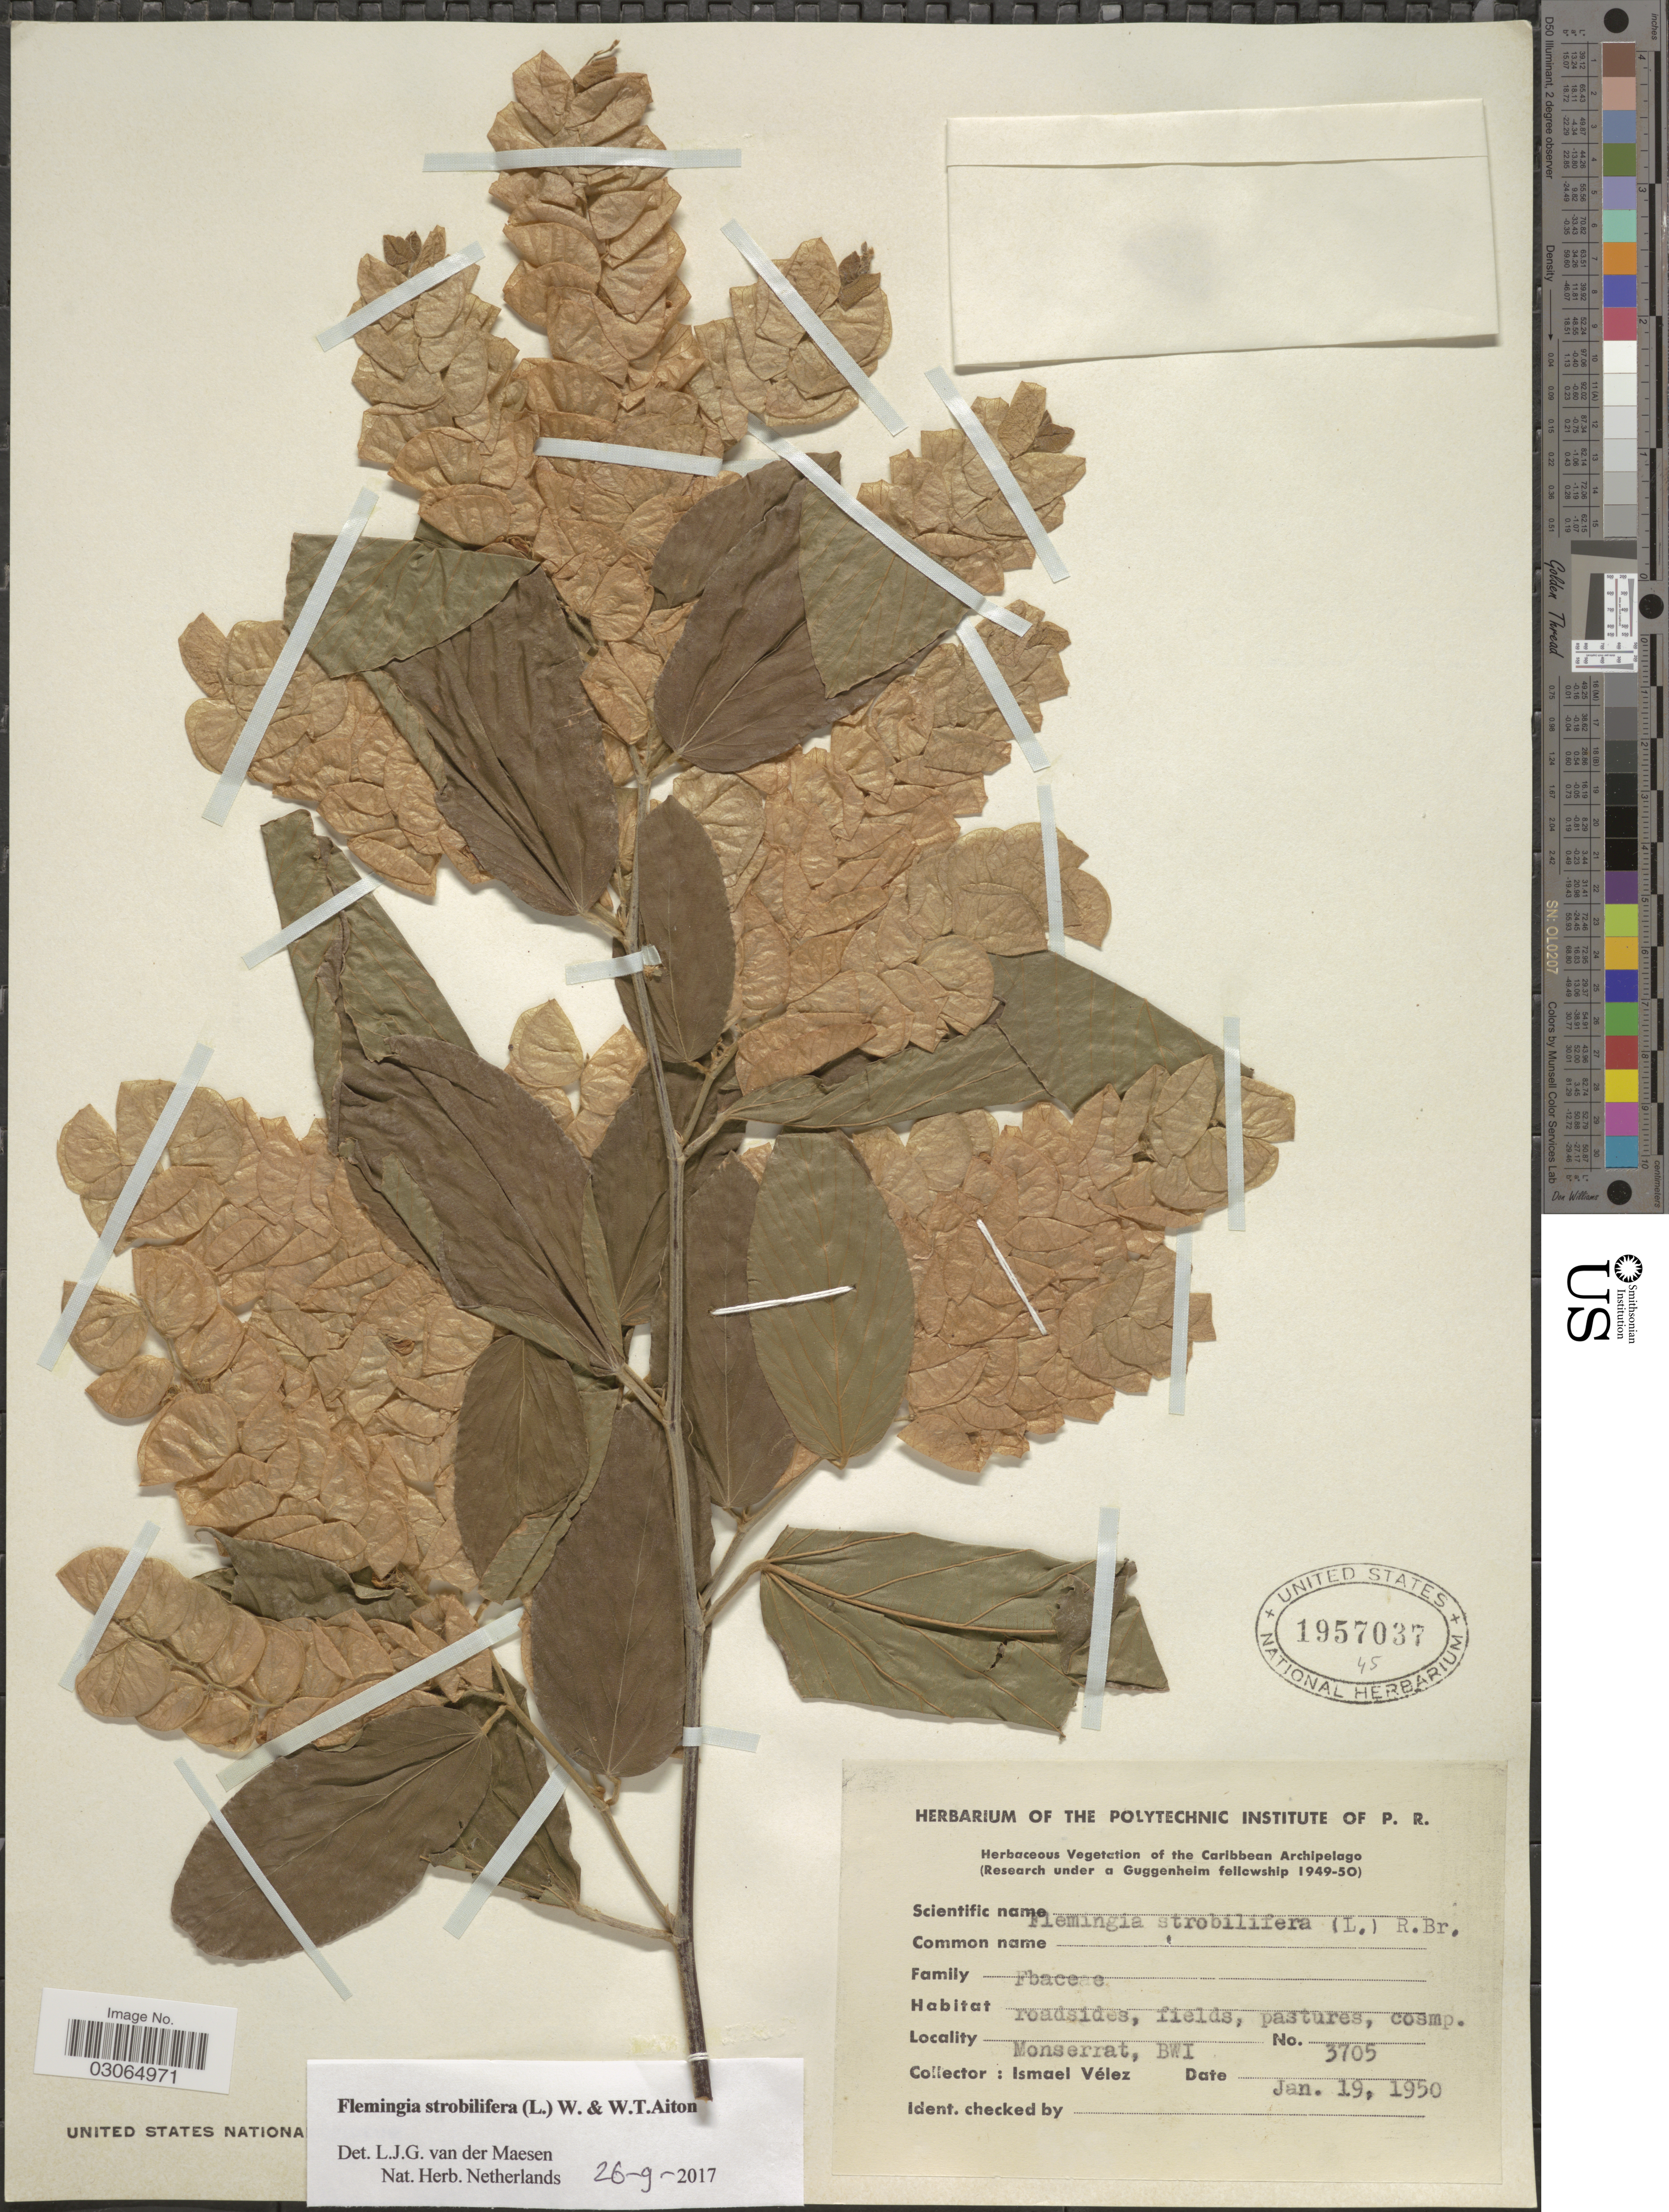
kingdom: Plantae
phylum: Tracheophyta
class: Magnoliopsida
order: Fabales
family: Fabaceae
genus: Flemingia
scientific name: Flemingia strobilifera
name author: (L.) W.T. Aiton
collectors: I. Vélez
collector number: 3705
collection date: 1950-01-19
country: Montserrat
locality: Monserrat, BWI.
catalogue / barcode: US 1957037